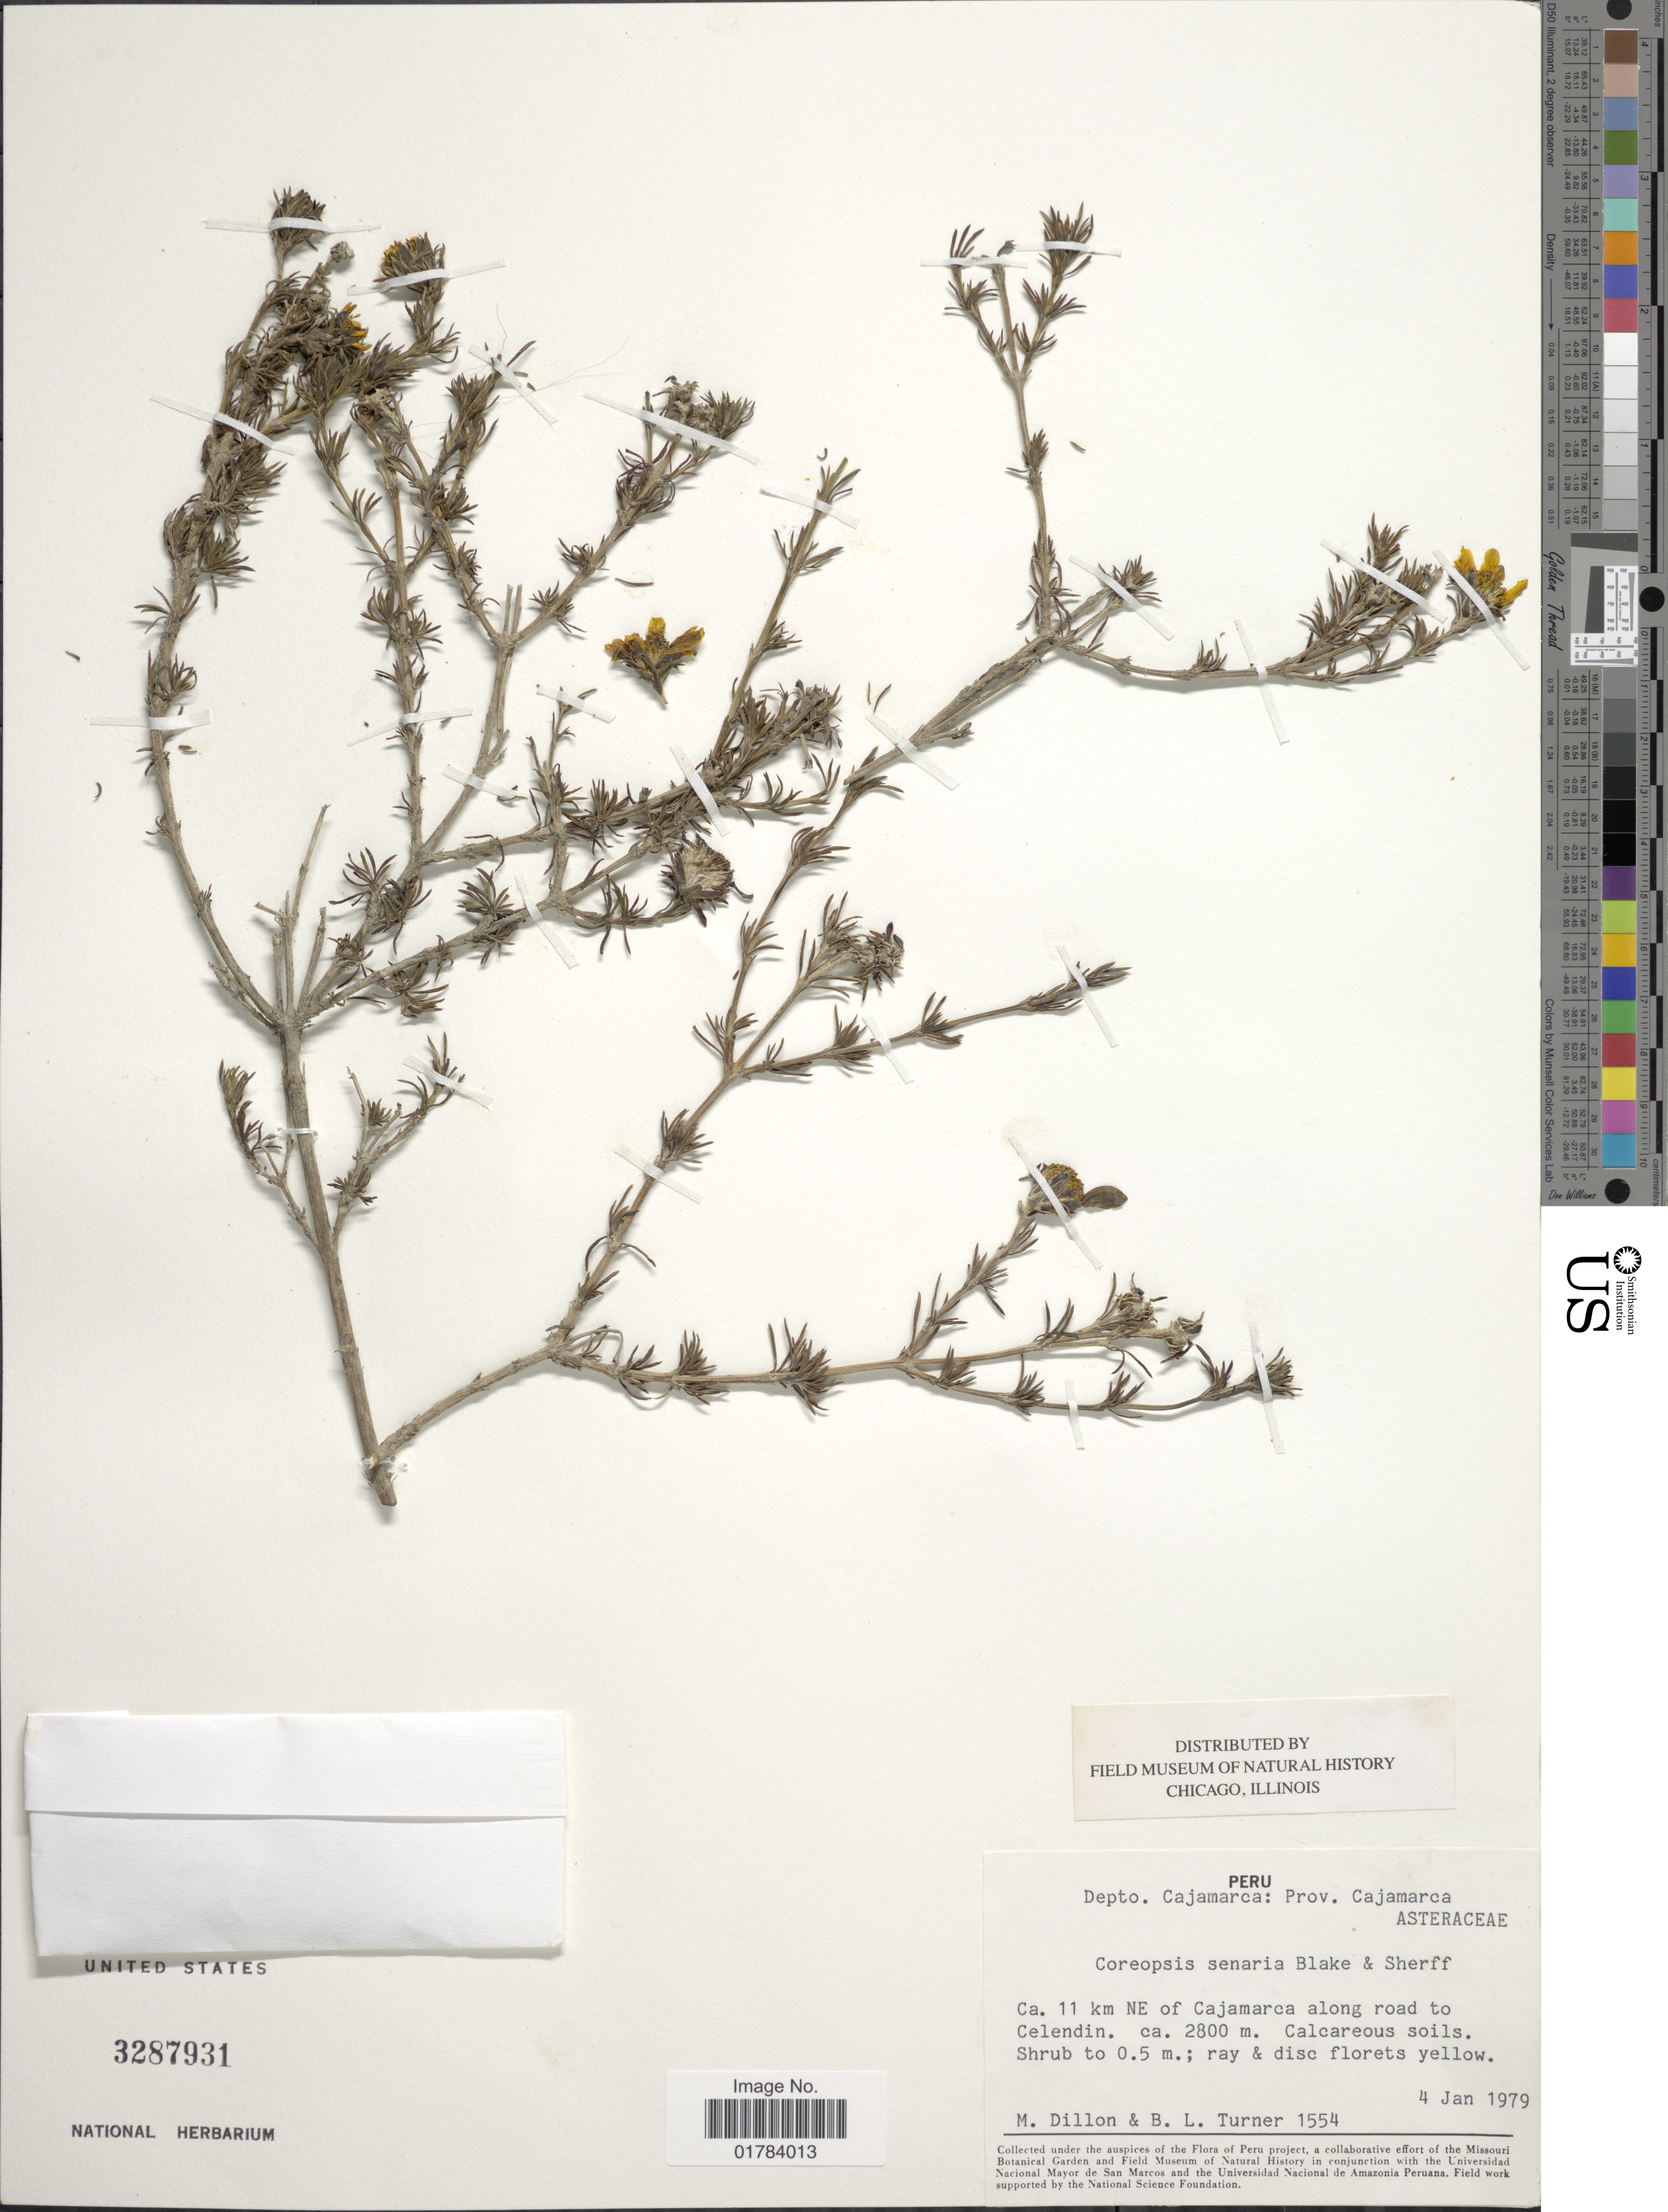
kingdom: Plantae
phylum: Tracheophyta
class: Magnoliopsida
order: Asterales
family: Asteraceae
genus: Coreopsis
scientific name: Coreopsis senaria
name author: S.F. Blake & Sherff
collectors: M. O. Dillon & B. L. Turner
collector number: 1554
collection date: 1979-01-04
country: Peru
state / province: Cajamarca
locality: Prov. Cajamarca, Ca. 11 km NE of Cajamarca along road to Celendin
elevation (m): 2800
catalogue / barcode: US 3287931